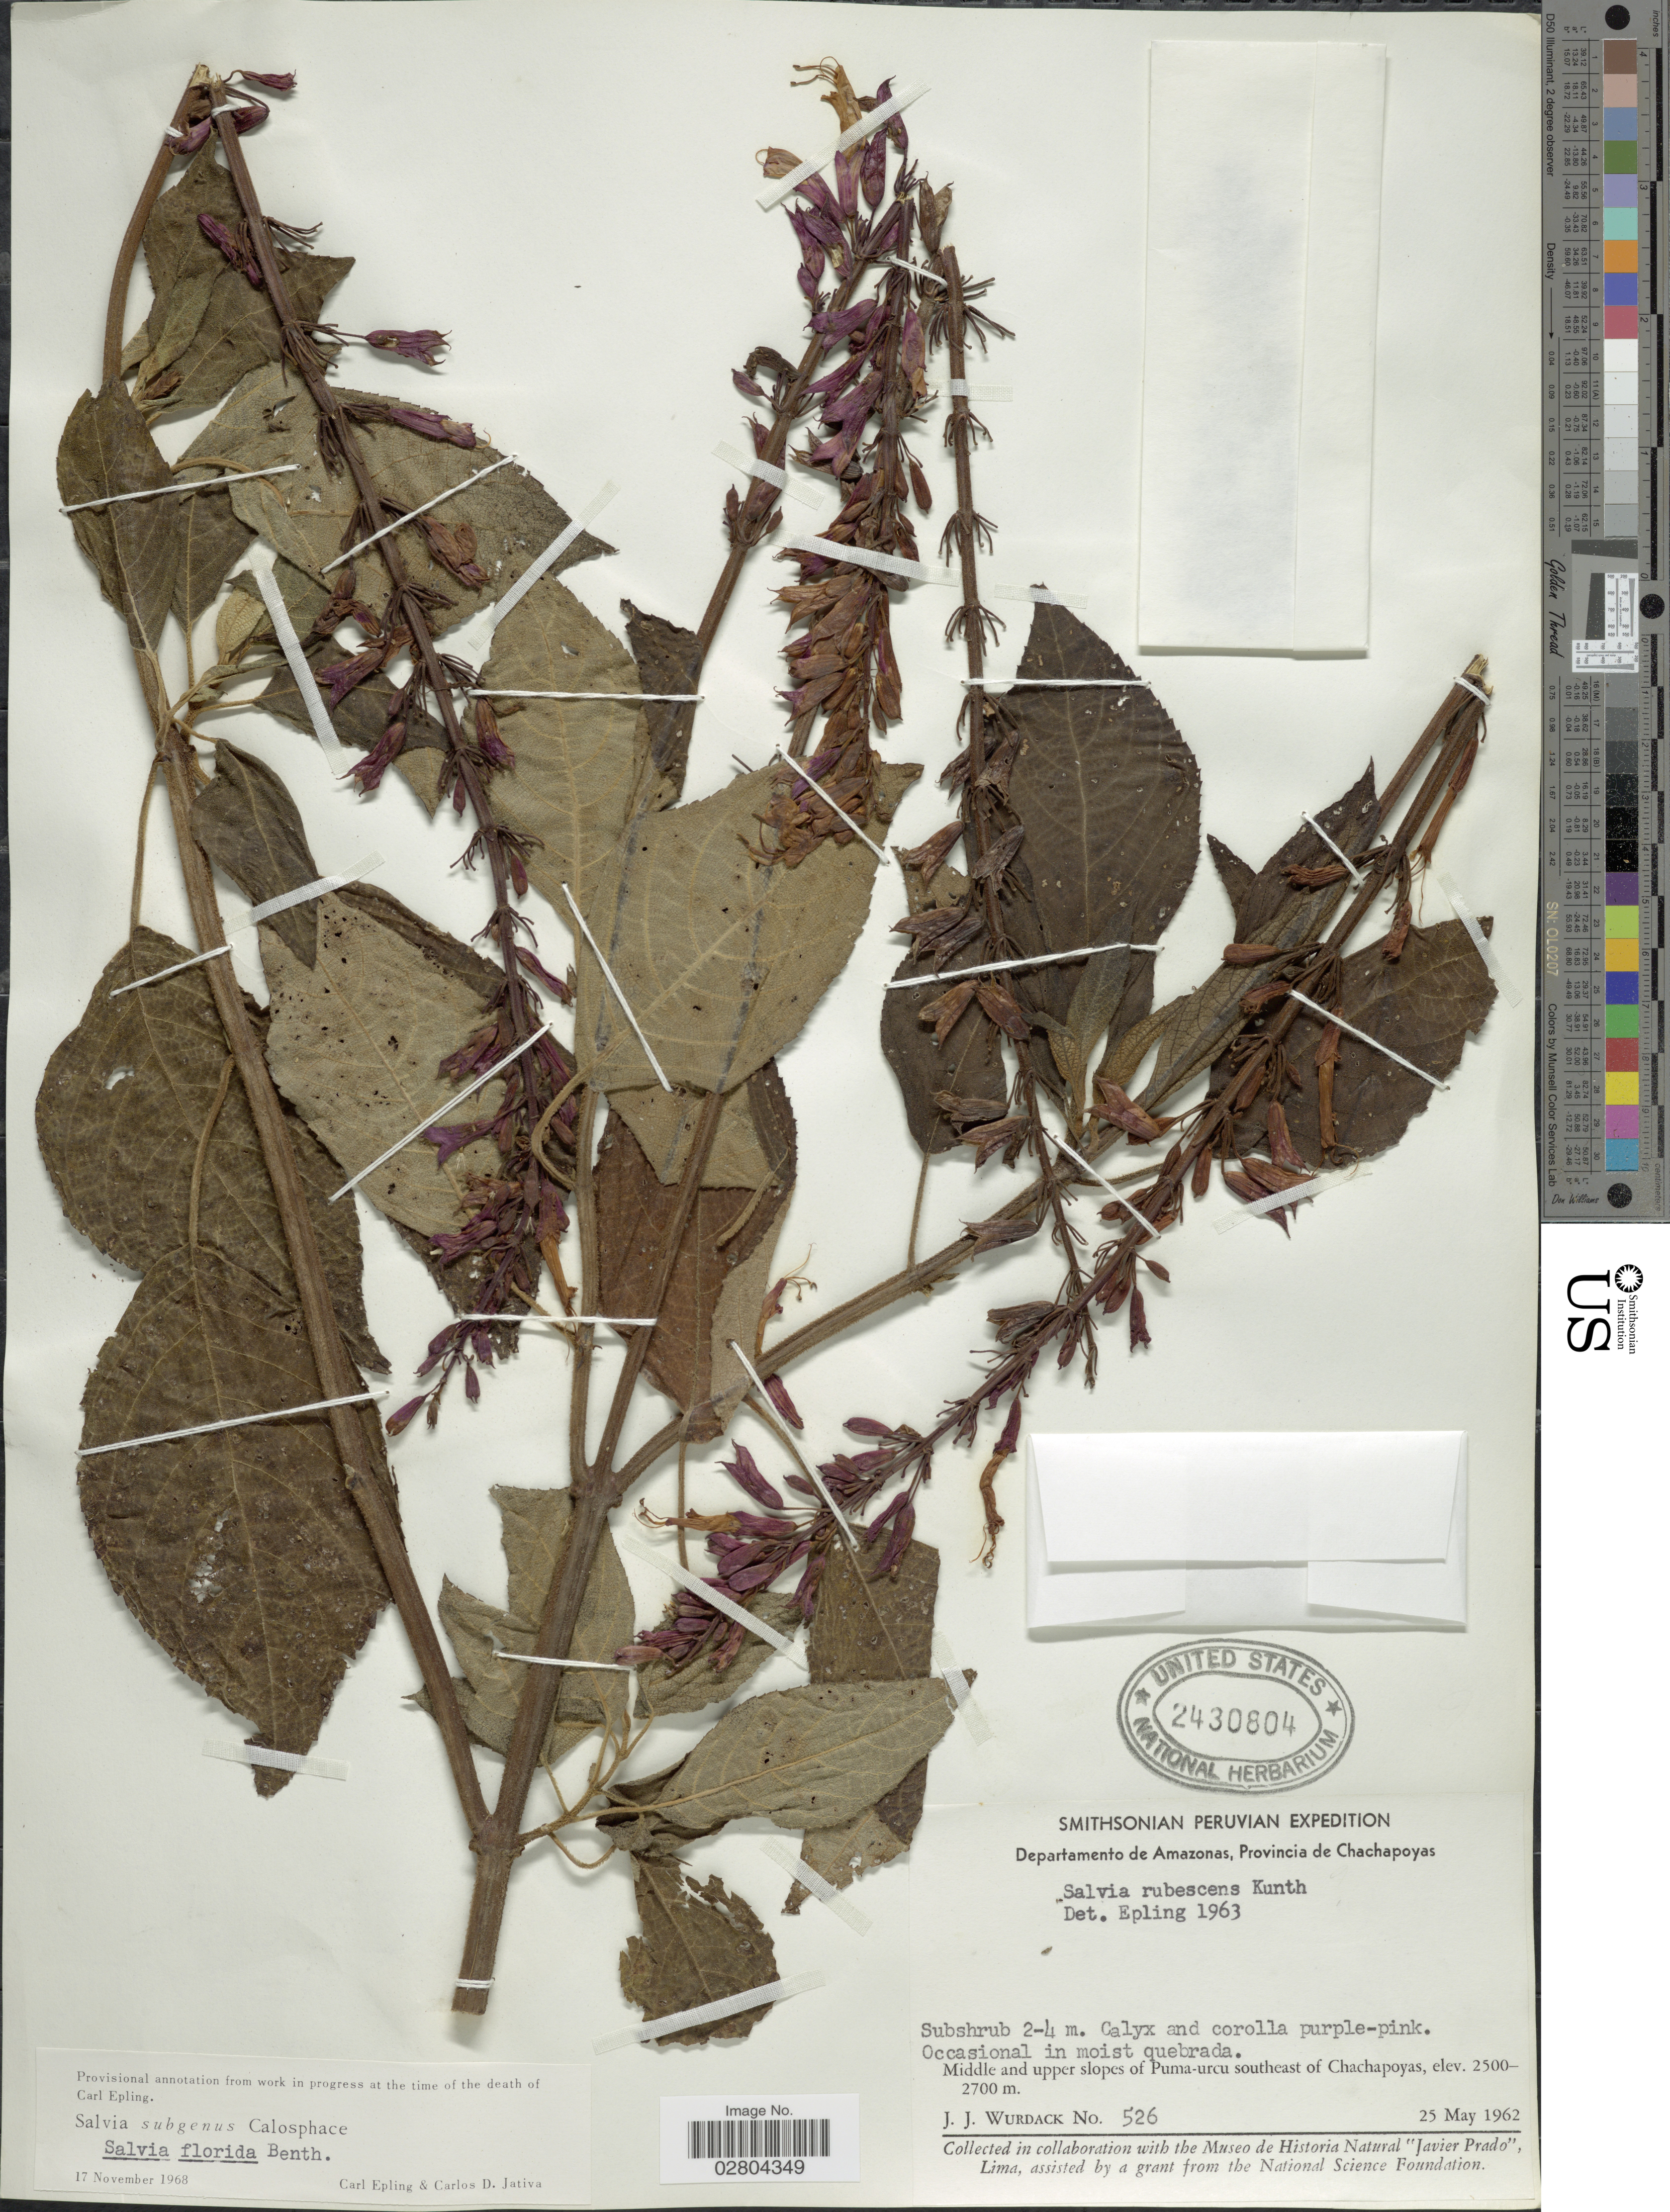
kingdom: Plantae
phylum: Tracheophyta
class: Magnoliopsida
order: Lamiales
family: Lamiaceae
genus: Salvia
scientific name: Salvia florida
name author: Benth.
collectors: J. J. Wurdack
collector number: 526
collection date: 1962-05-25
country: Peru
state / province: Amazonas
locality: Departamento de Amazonas, Provincia de Chachapoyas. Middle and upper slopes of Puma-urcu southeast of Chachapoyas.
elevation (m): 2500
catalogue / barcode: US 2430804